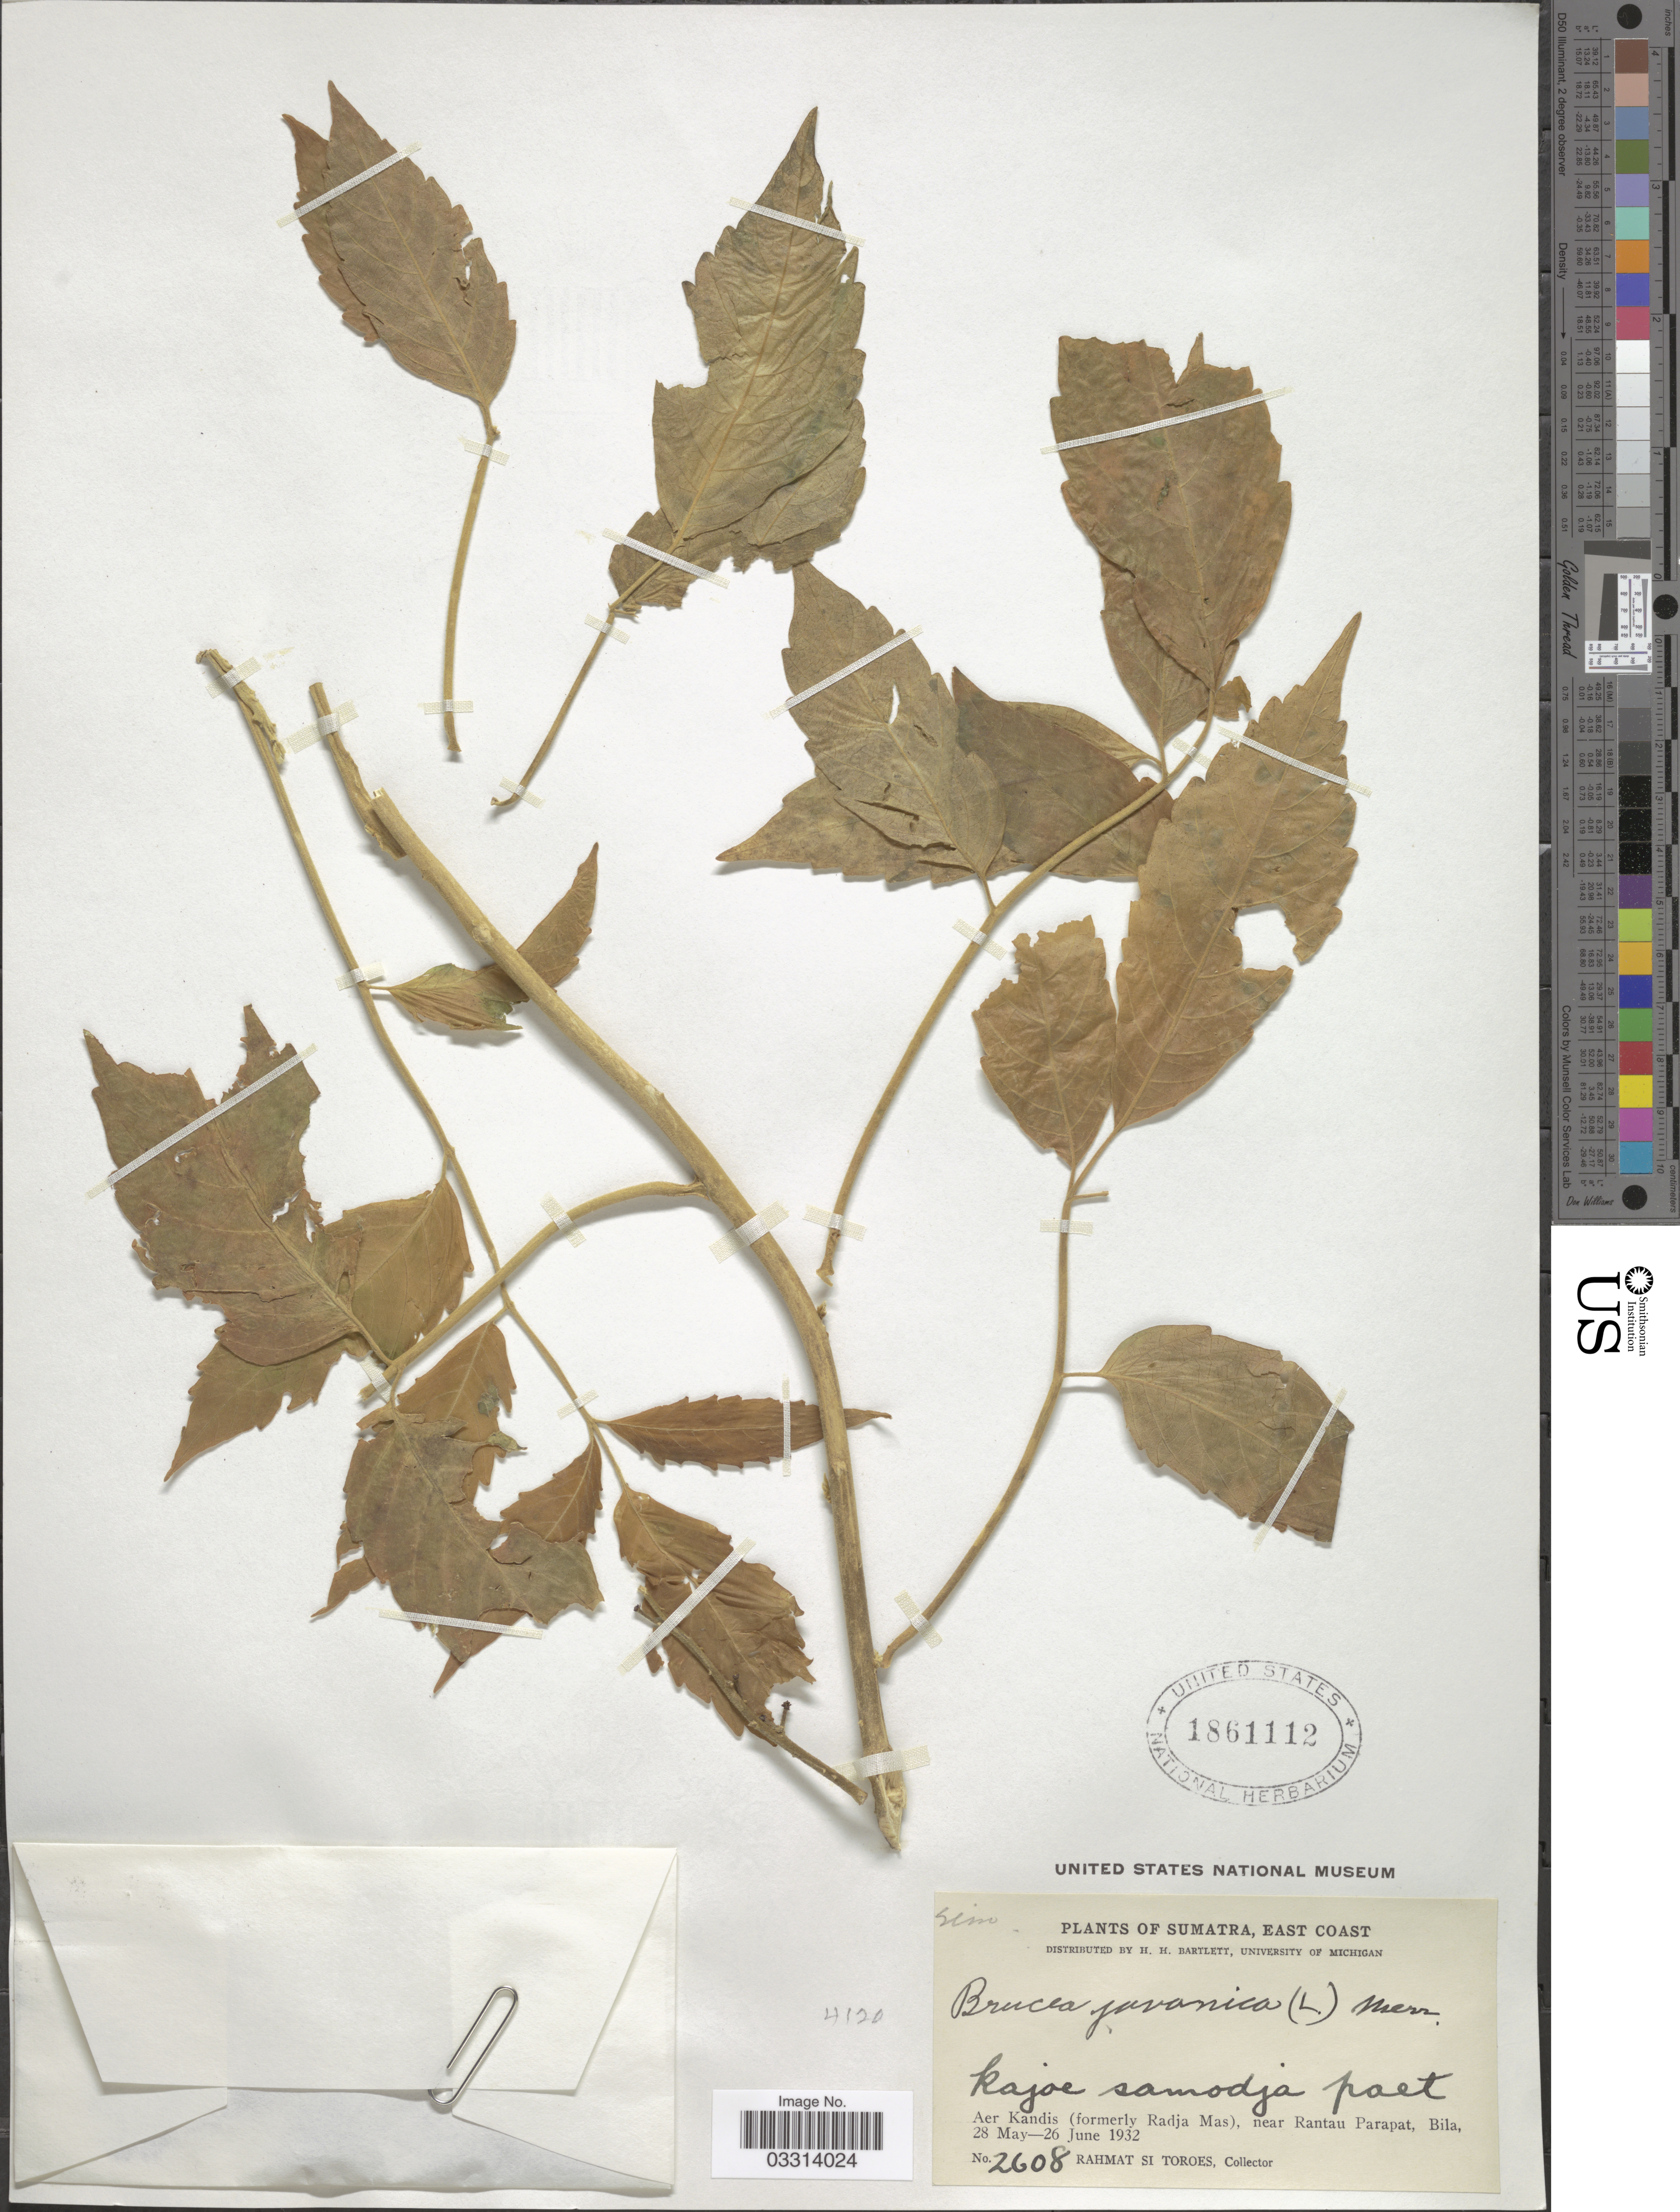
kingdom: Plantae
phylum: Tracheophyta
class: Magnoliopsida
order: Sapindales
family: Simaroubaceae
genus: Brucea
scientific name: Brucea javanica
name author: (L.) Merr.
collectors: Rahmat Si Boeea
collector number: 2608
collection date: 1932-05-28/1932-06-26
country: Indonesia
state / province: Sumatra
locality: Sumatra, East Coast. Aer Kandis (formerly Radja Mas), near Rantau Parapat, Bila.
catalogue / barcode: US 1861112